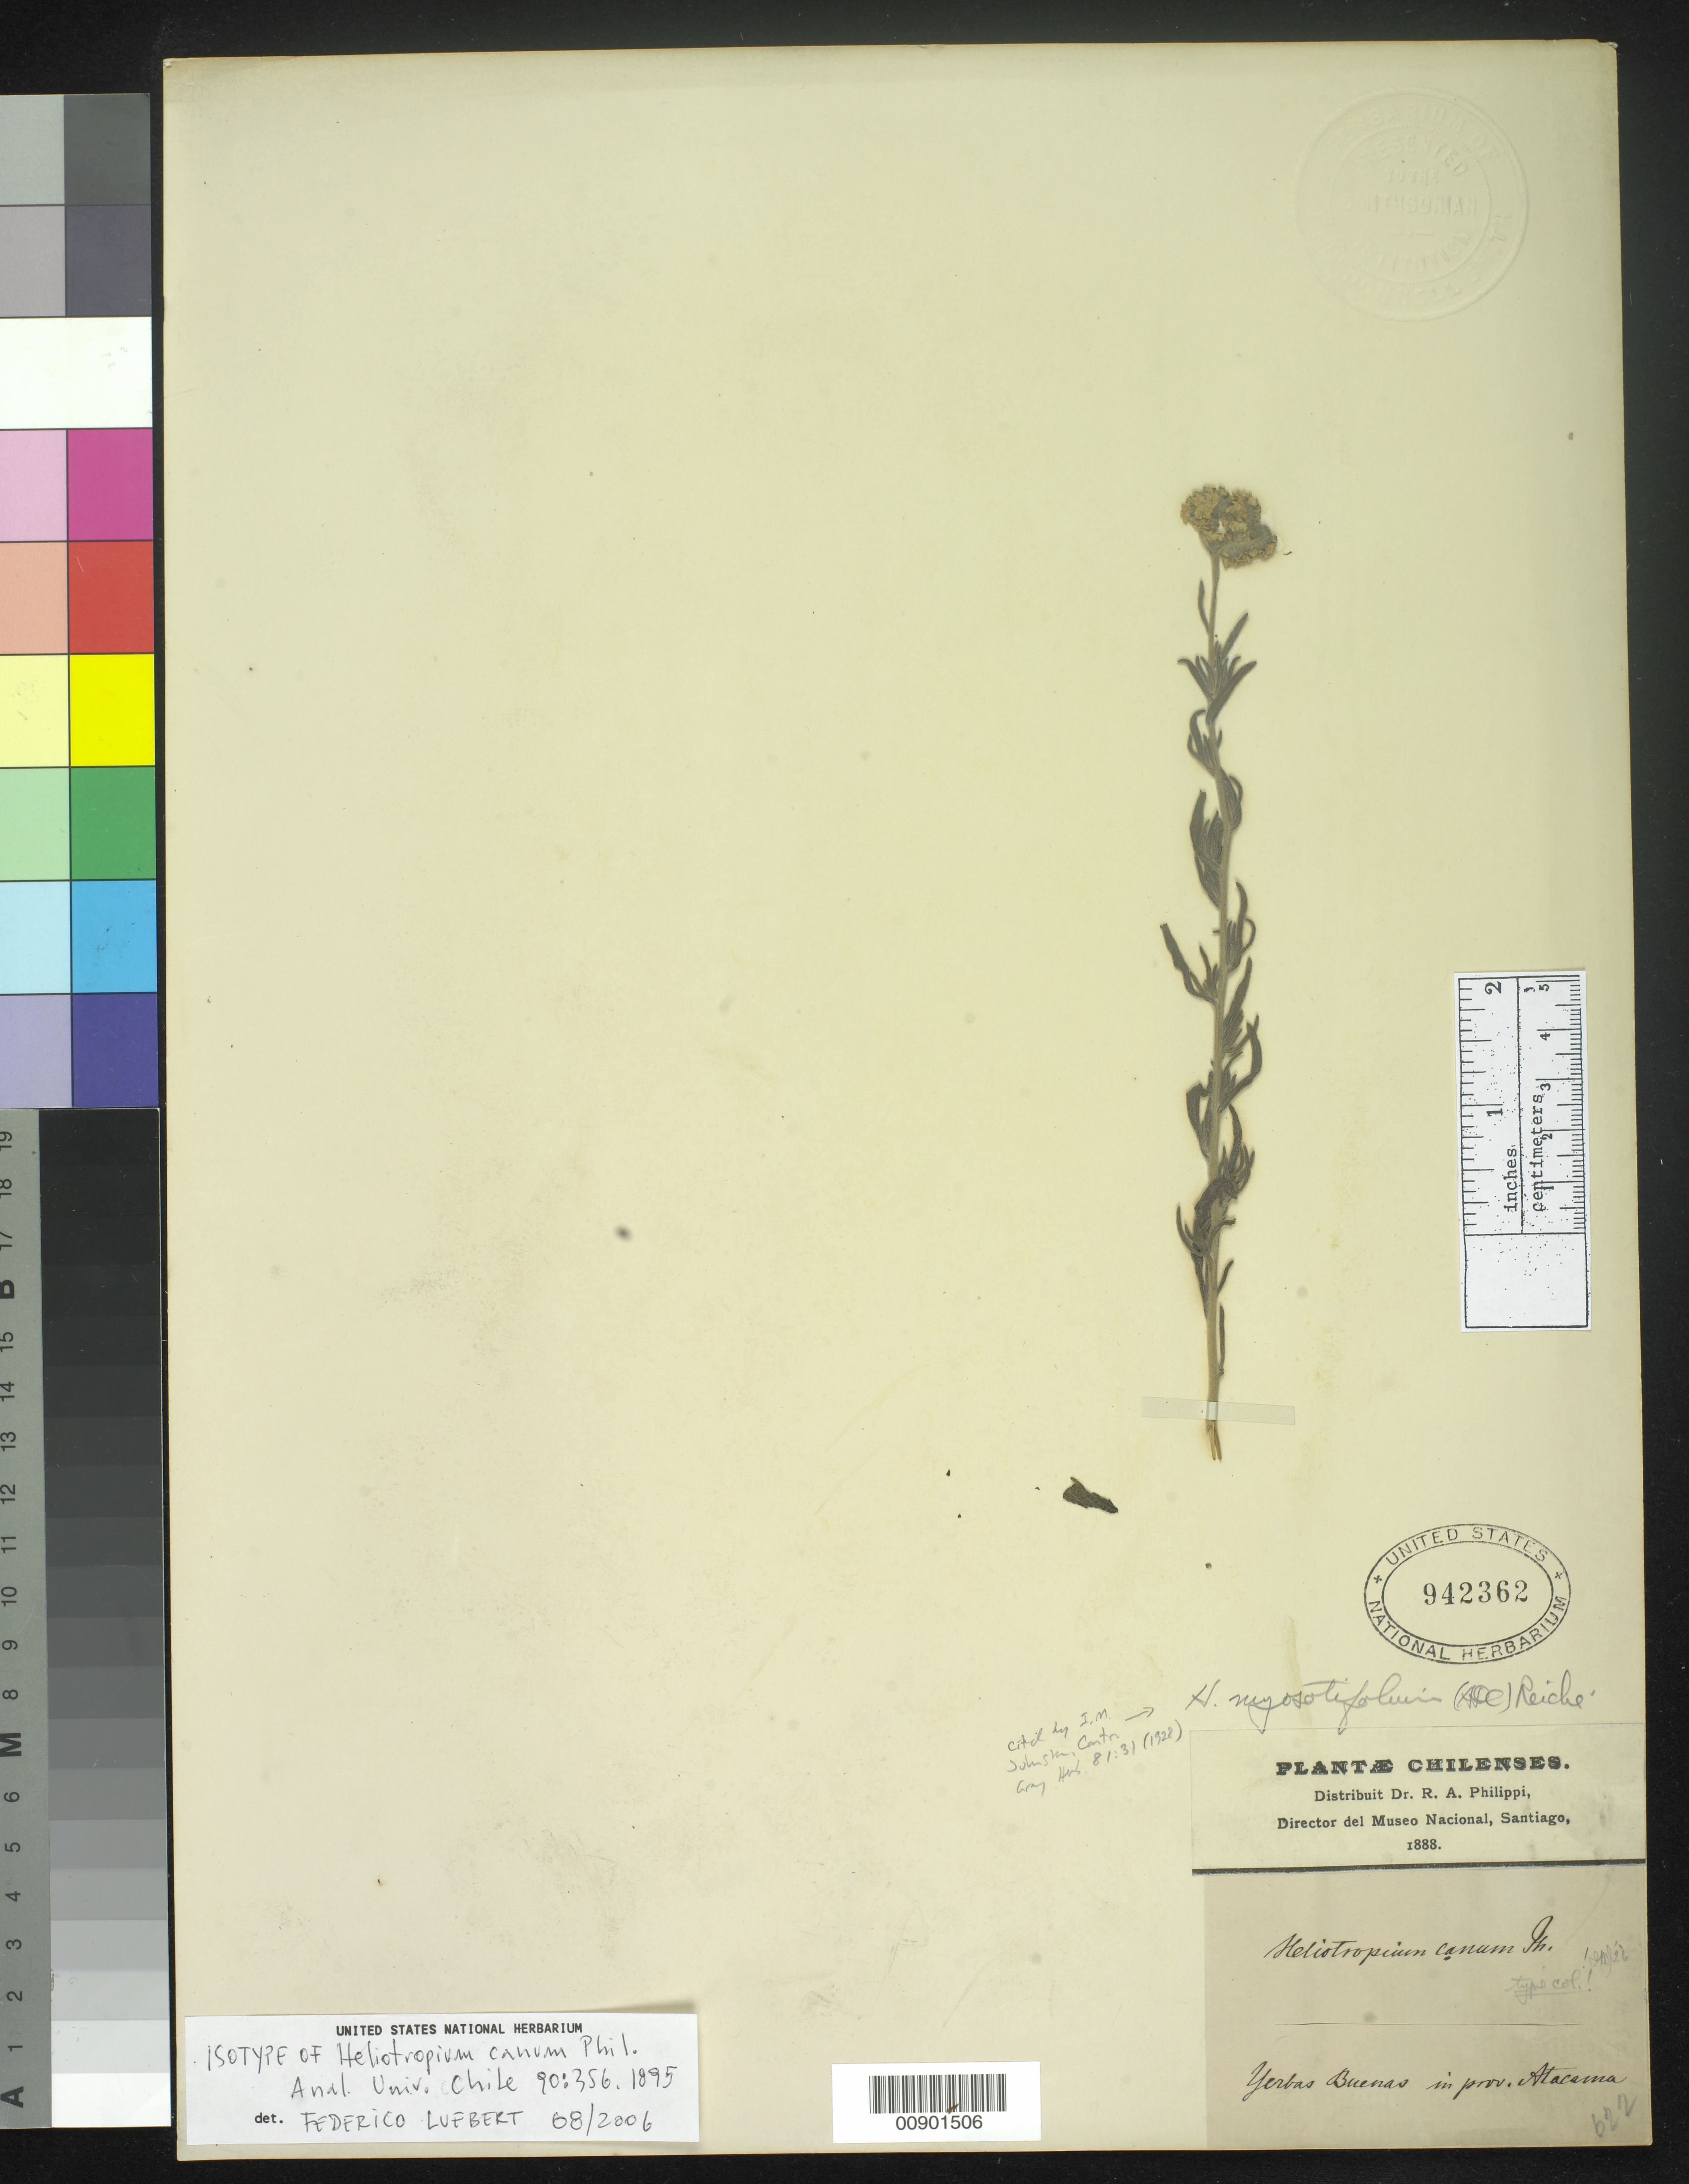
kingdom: Plantae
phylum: Tracheophyta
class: Magnoliopsida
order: Boraginales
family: Heliotropiaceae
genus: Heliotropium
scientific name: Heliotropium canum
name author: Phil.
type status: Isotype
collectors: R. A. Philippi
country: Chile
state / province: Atacama (III)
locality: Yerbas Buenas, in prov. Atacama.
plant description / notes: Cited by I.M. Johnston (as Heliotropium myosotifolium), Contr. Gray Herb. 81: 31 (1928).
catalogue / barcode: US 942362